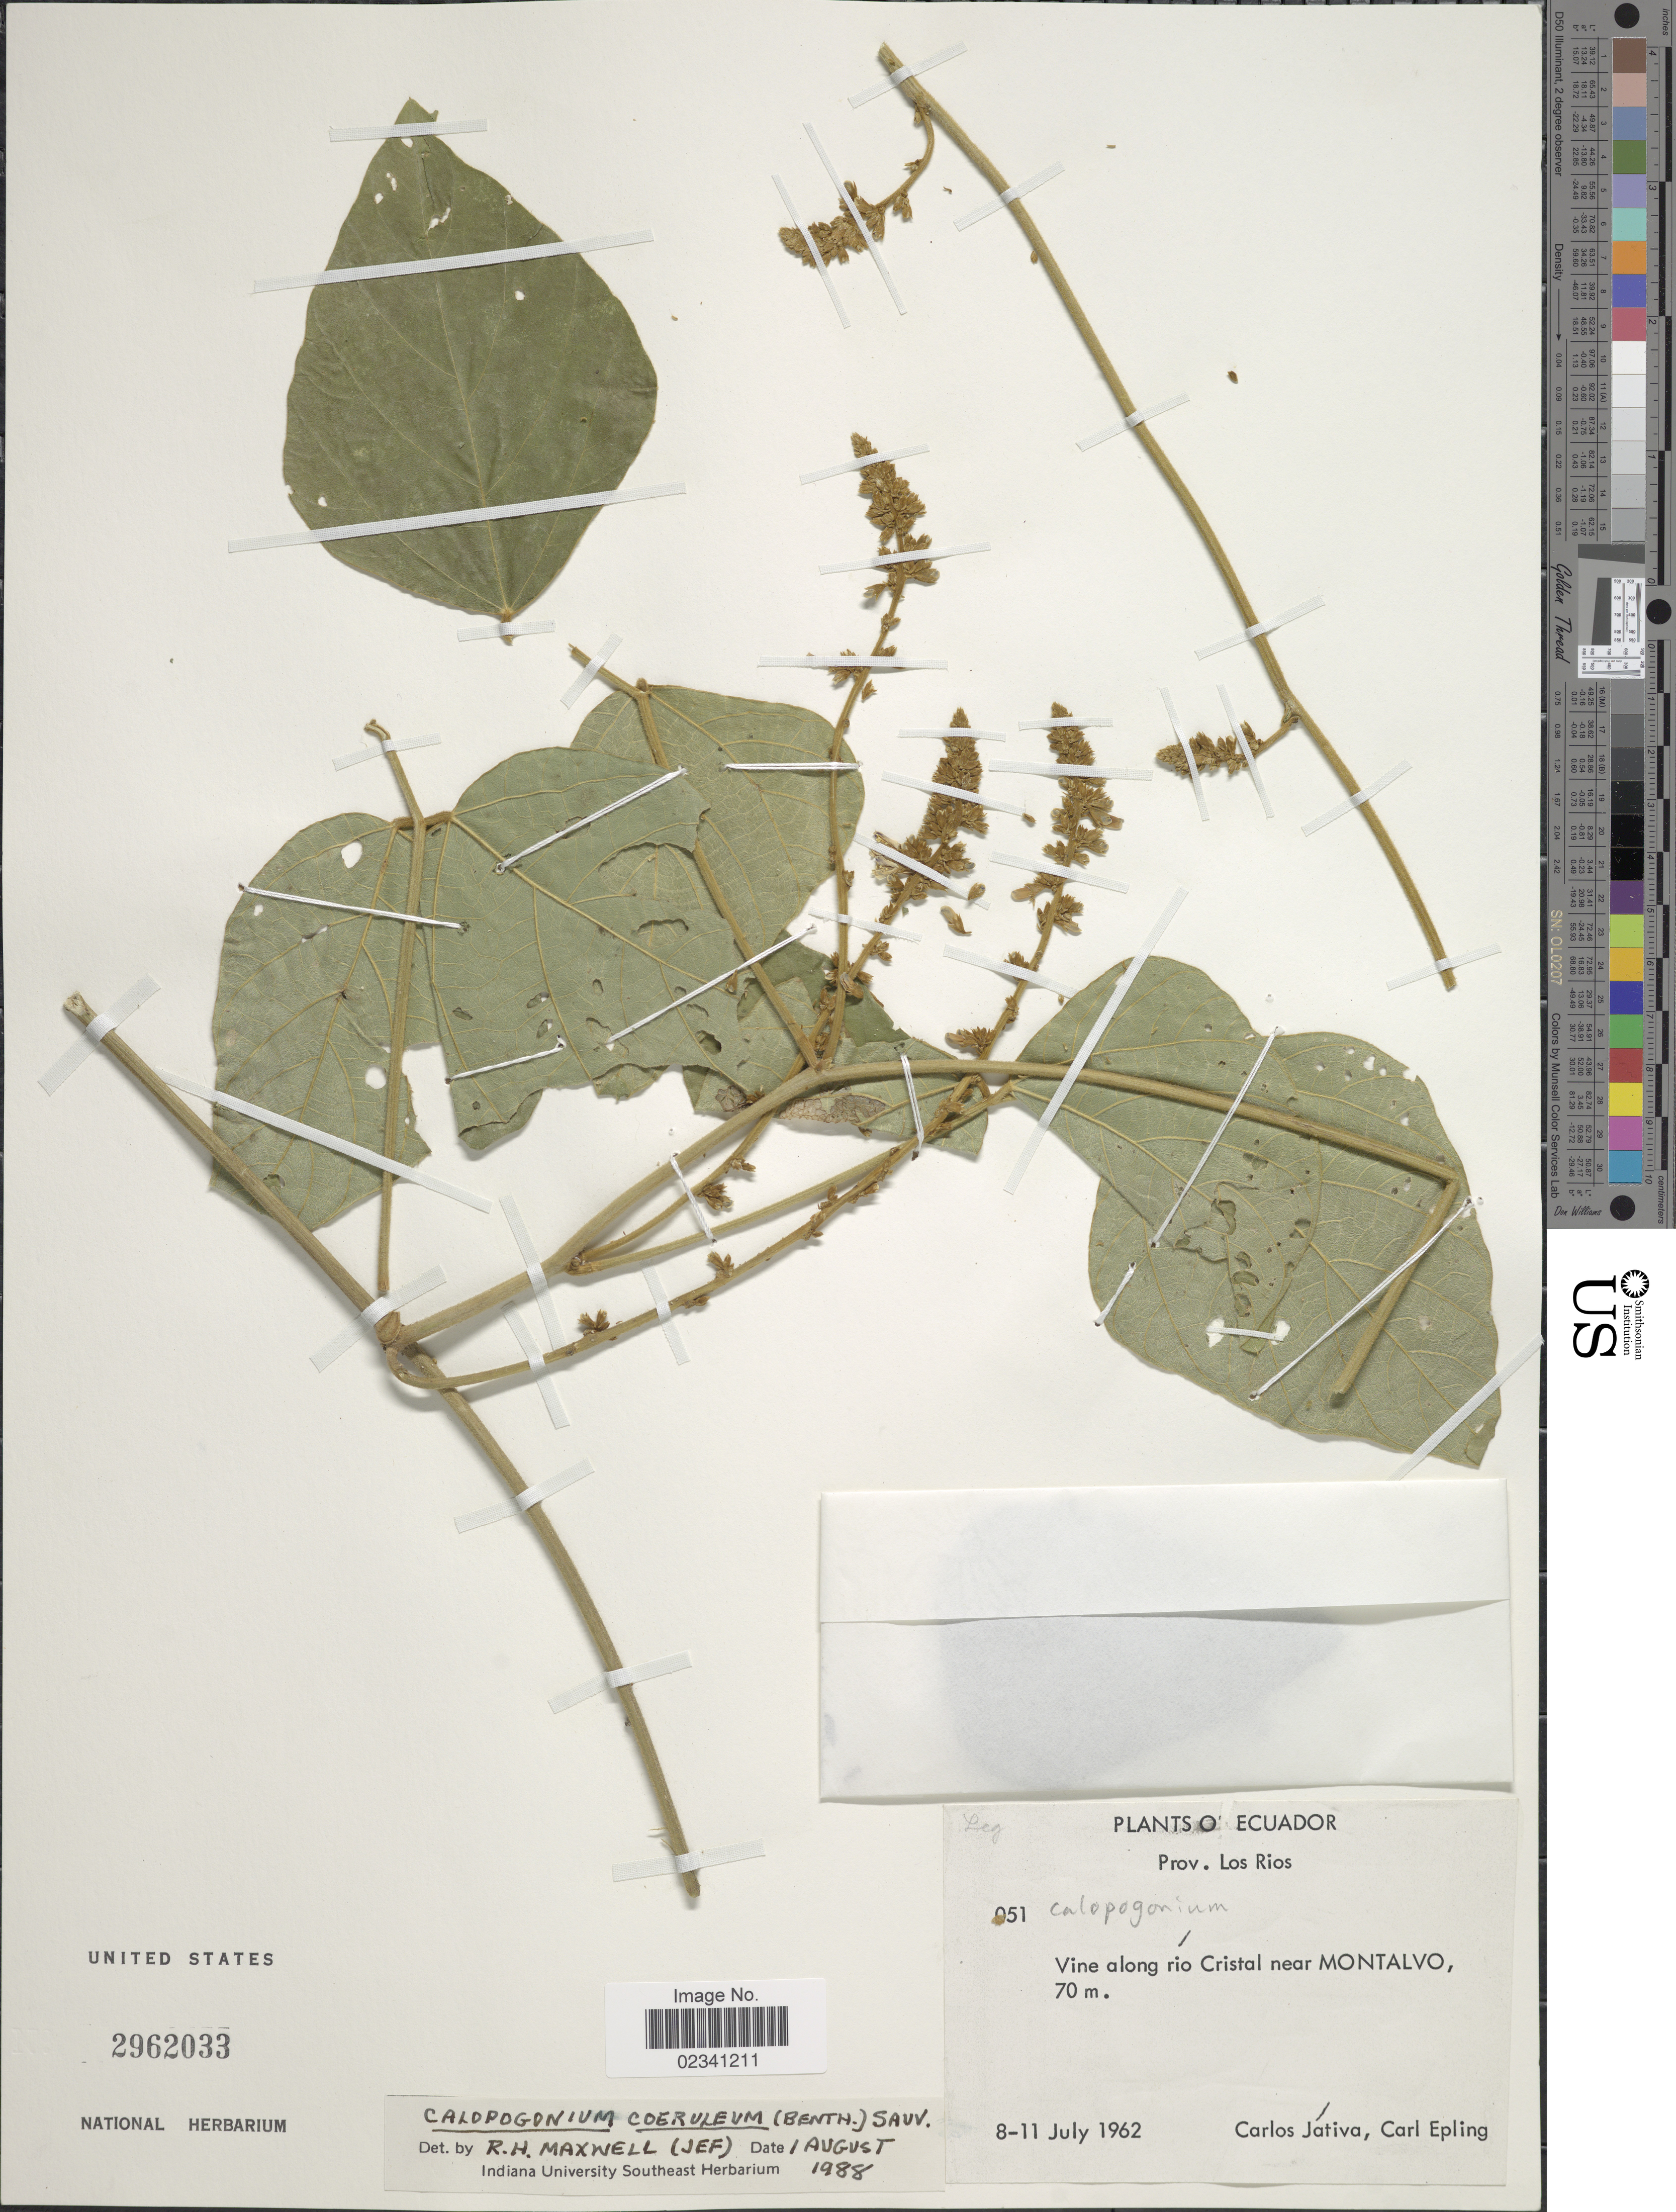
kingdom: Plantae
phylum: Tracheophyta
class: Magnoliopsida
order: Fabales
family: Fabaceae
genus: Calopogonium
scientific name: Calopogonium caeruleum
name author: (Benth.) C. Wright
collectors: C. D. Játiva & C. C. Epling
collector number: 051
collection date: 1962-07-08/1962-07-11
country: Ecuador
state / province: Los Ríos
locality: Vine along rio Cristol near Montalvo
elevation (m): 70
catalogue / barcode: US 2962033